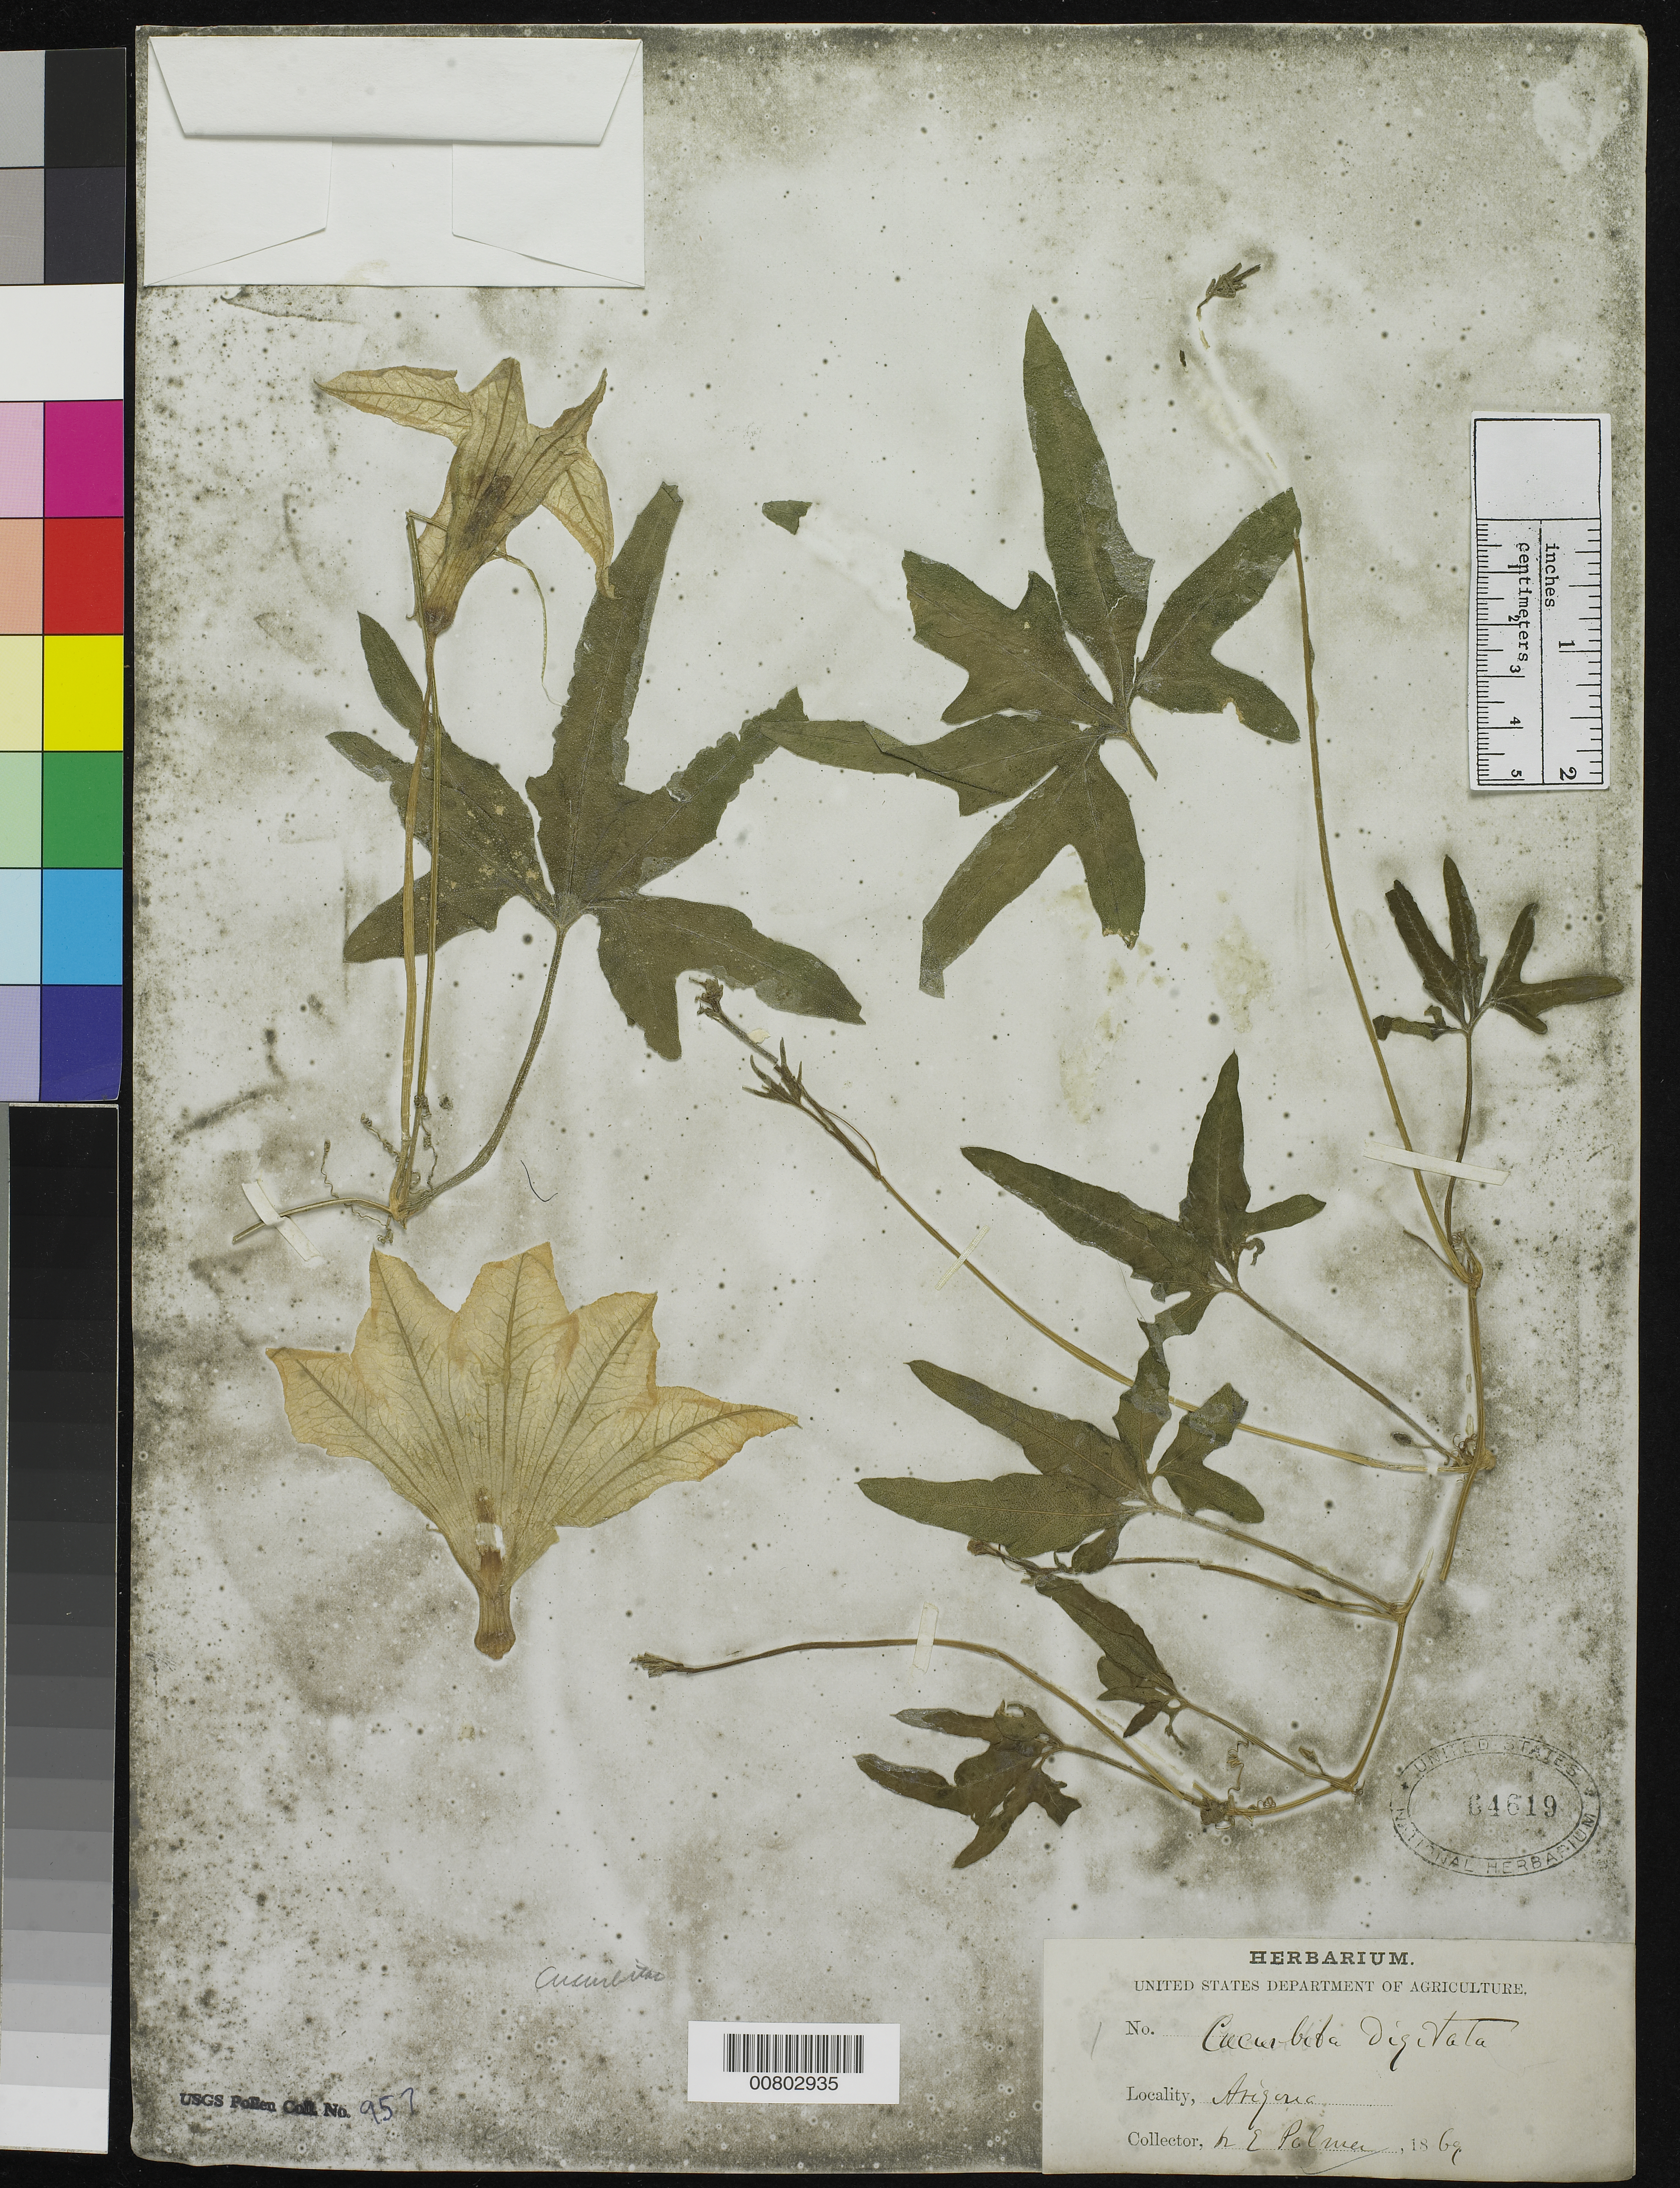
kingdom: Plantae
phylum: Tracheophyta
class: Magnoliopsida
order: Cucurbitales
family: Cucurbitaceae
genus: Cucurbita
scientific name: Cucurbita digitata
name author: A. Gray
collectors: E. Palmer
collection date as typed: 1869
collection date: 1869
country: United States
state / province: Arizona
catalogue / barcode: US 64619